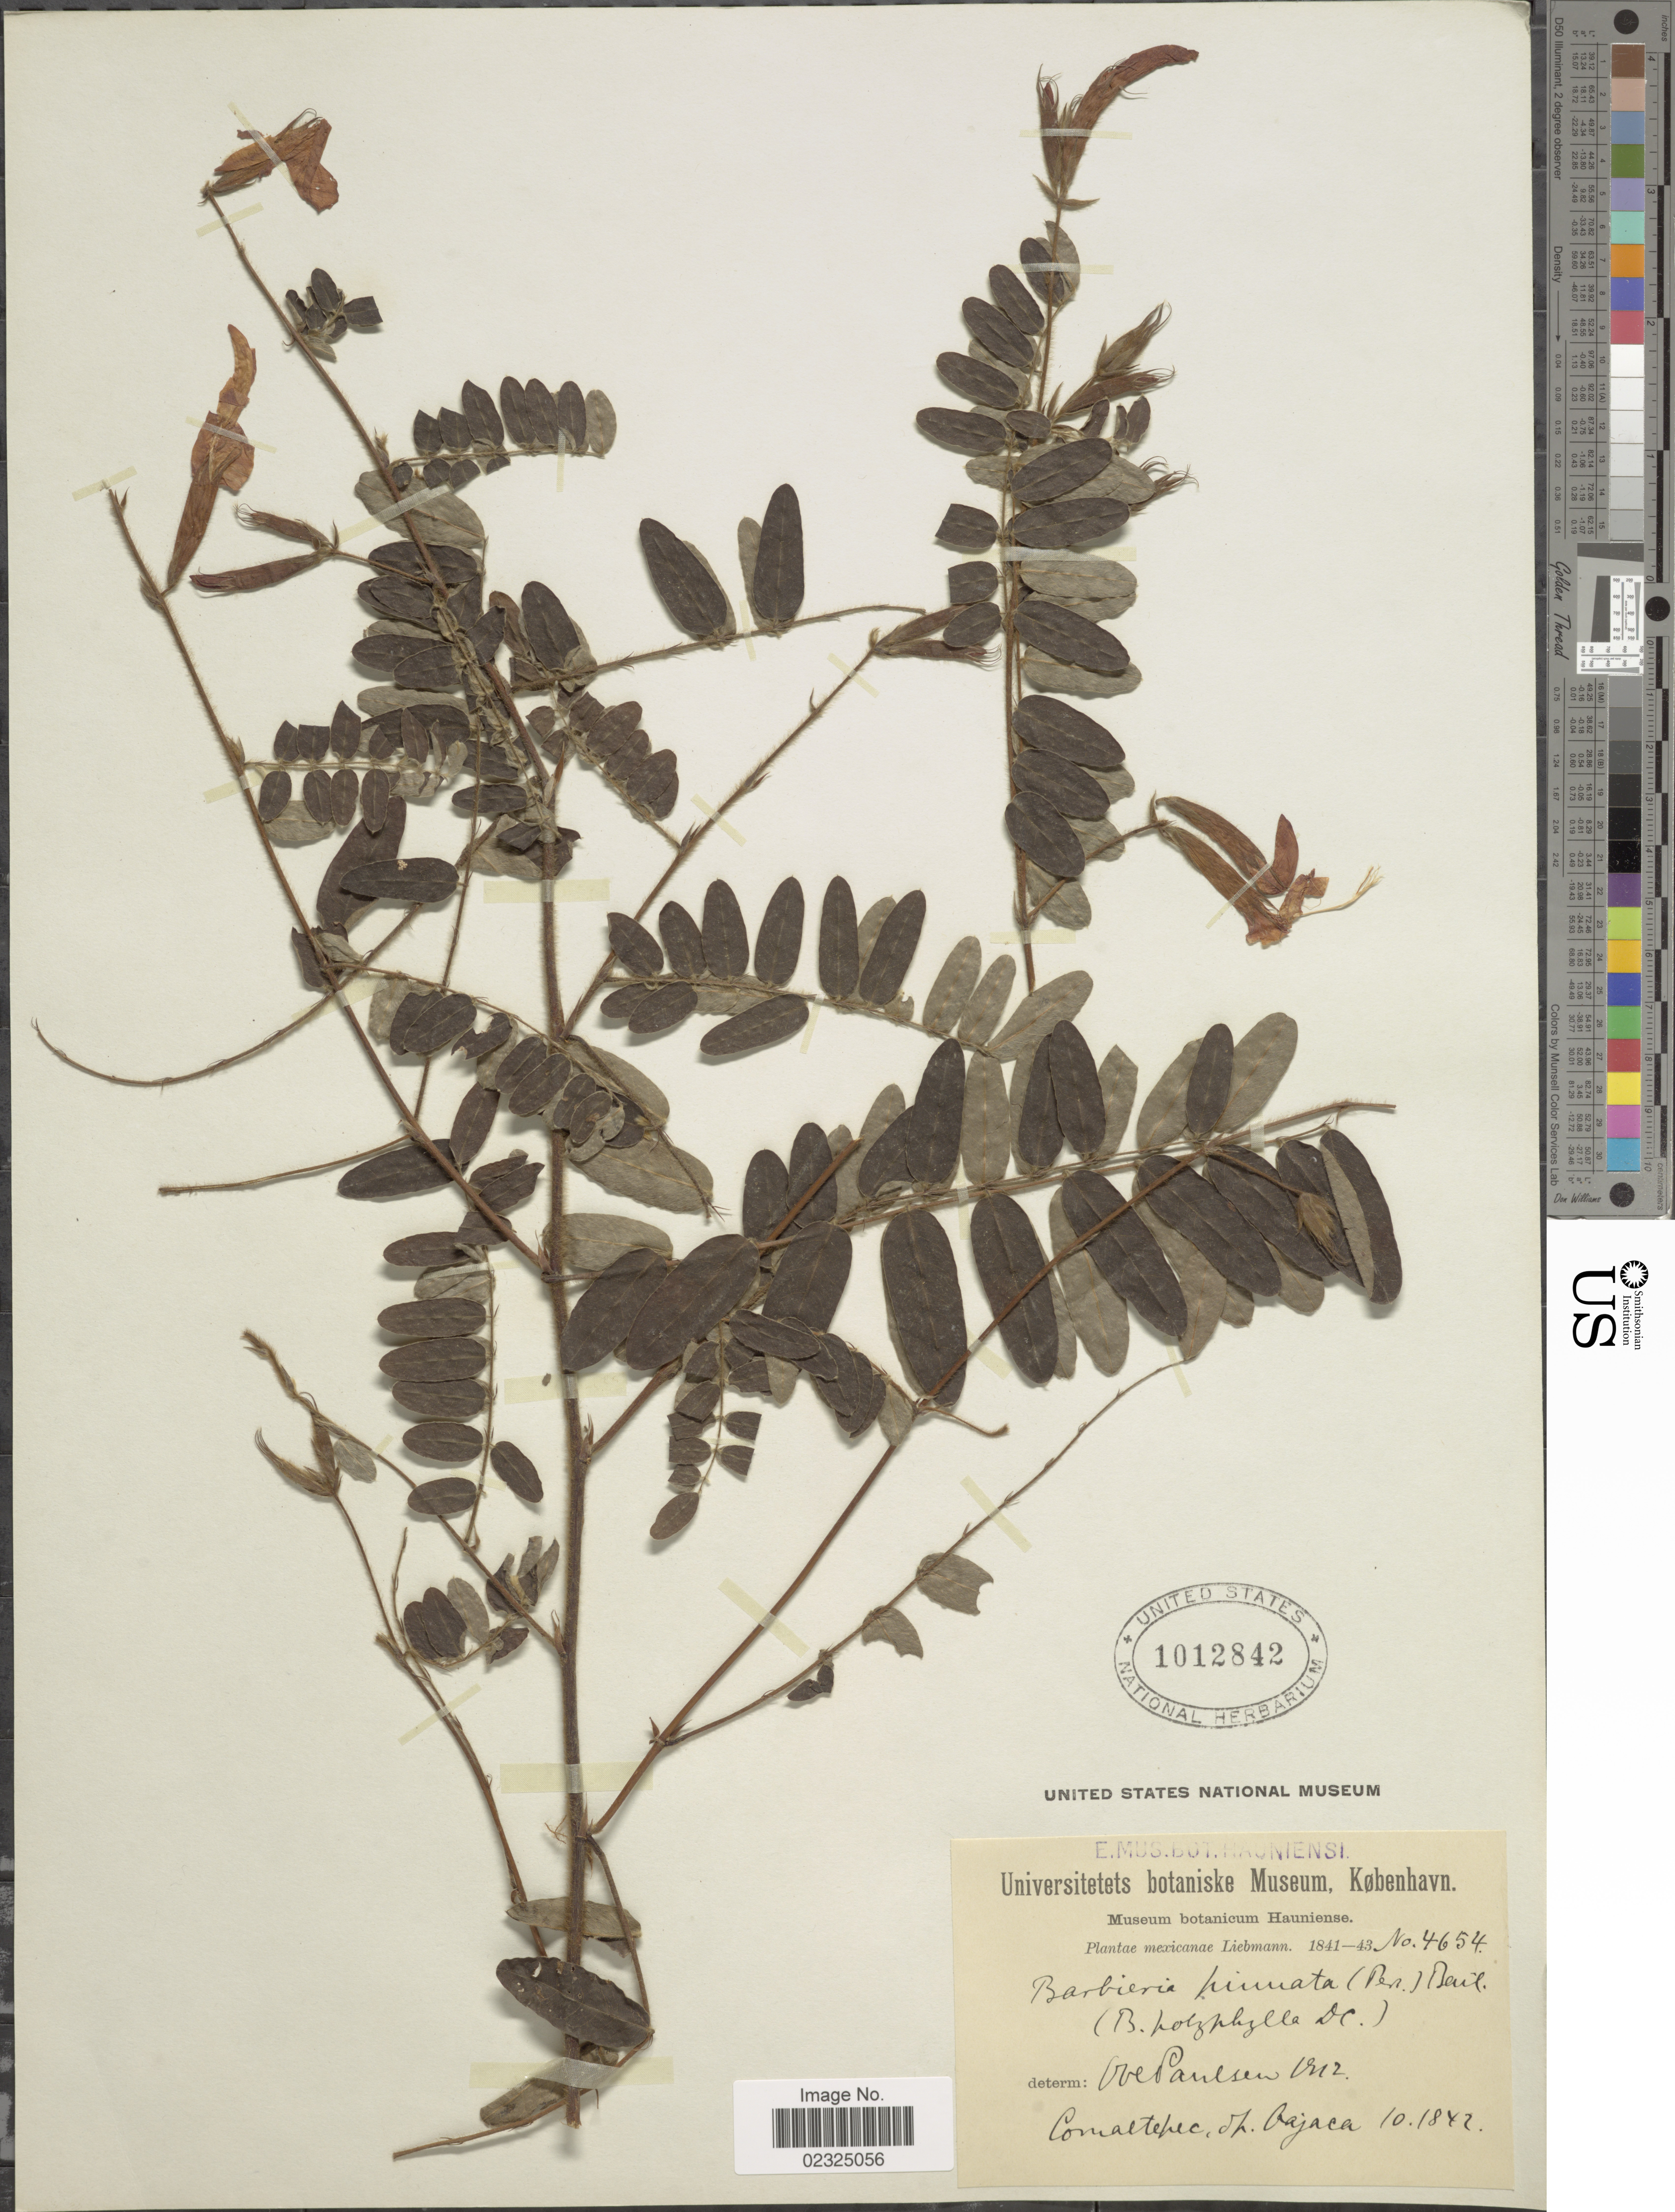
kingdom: Plantae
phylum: Tracheophyta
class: Magnoliopsida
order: Fabales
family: Fabaceae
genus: Barbieria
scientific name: Barbieria sp.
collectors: Liebmann, --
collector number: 4654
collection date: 1842-10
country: Mexico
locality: Mexicanae, Comaltepec, dp. Oajaca.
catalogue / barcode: US 1012842